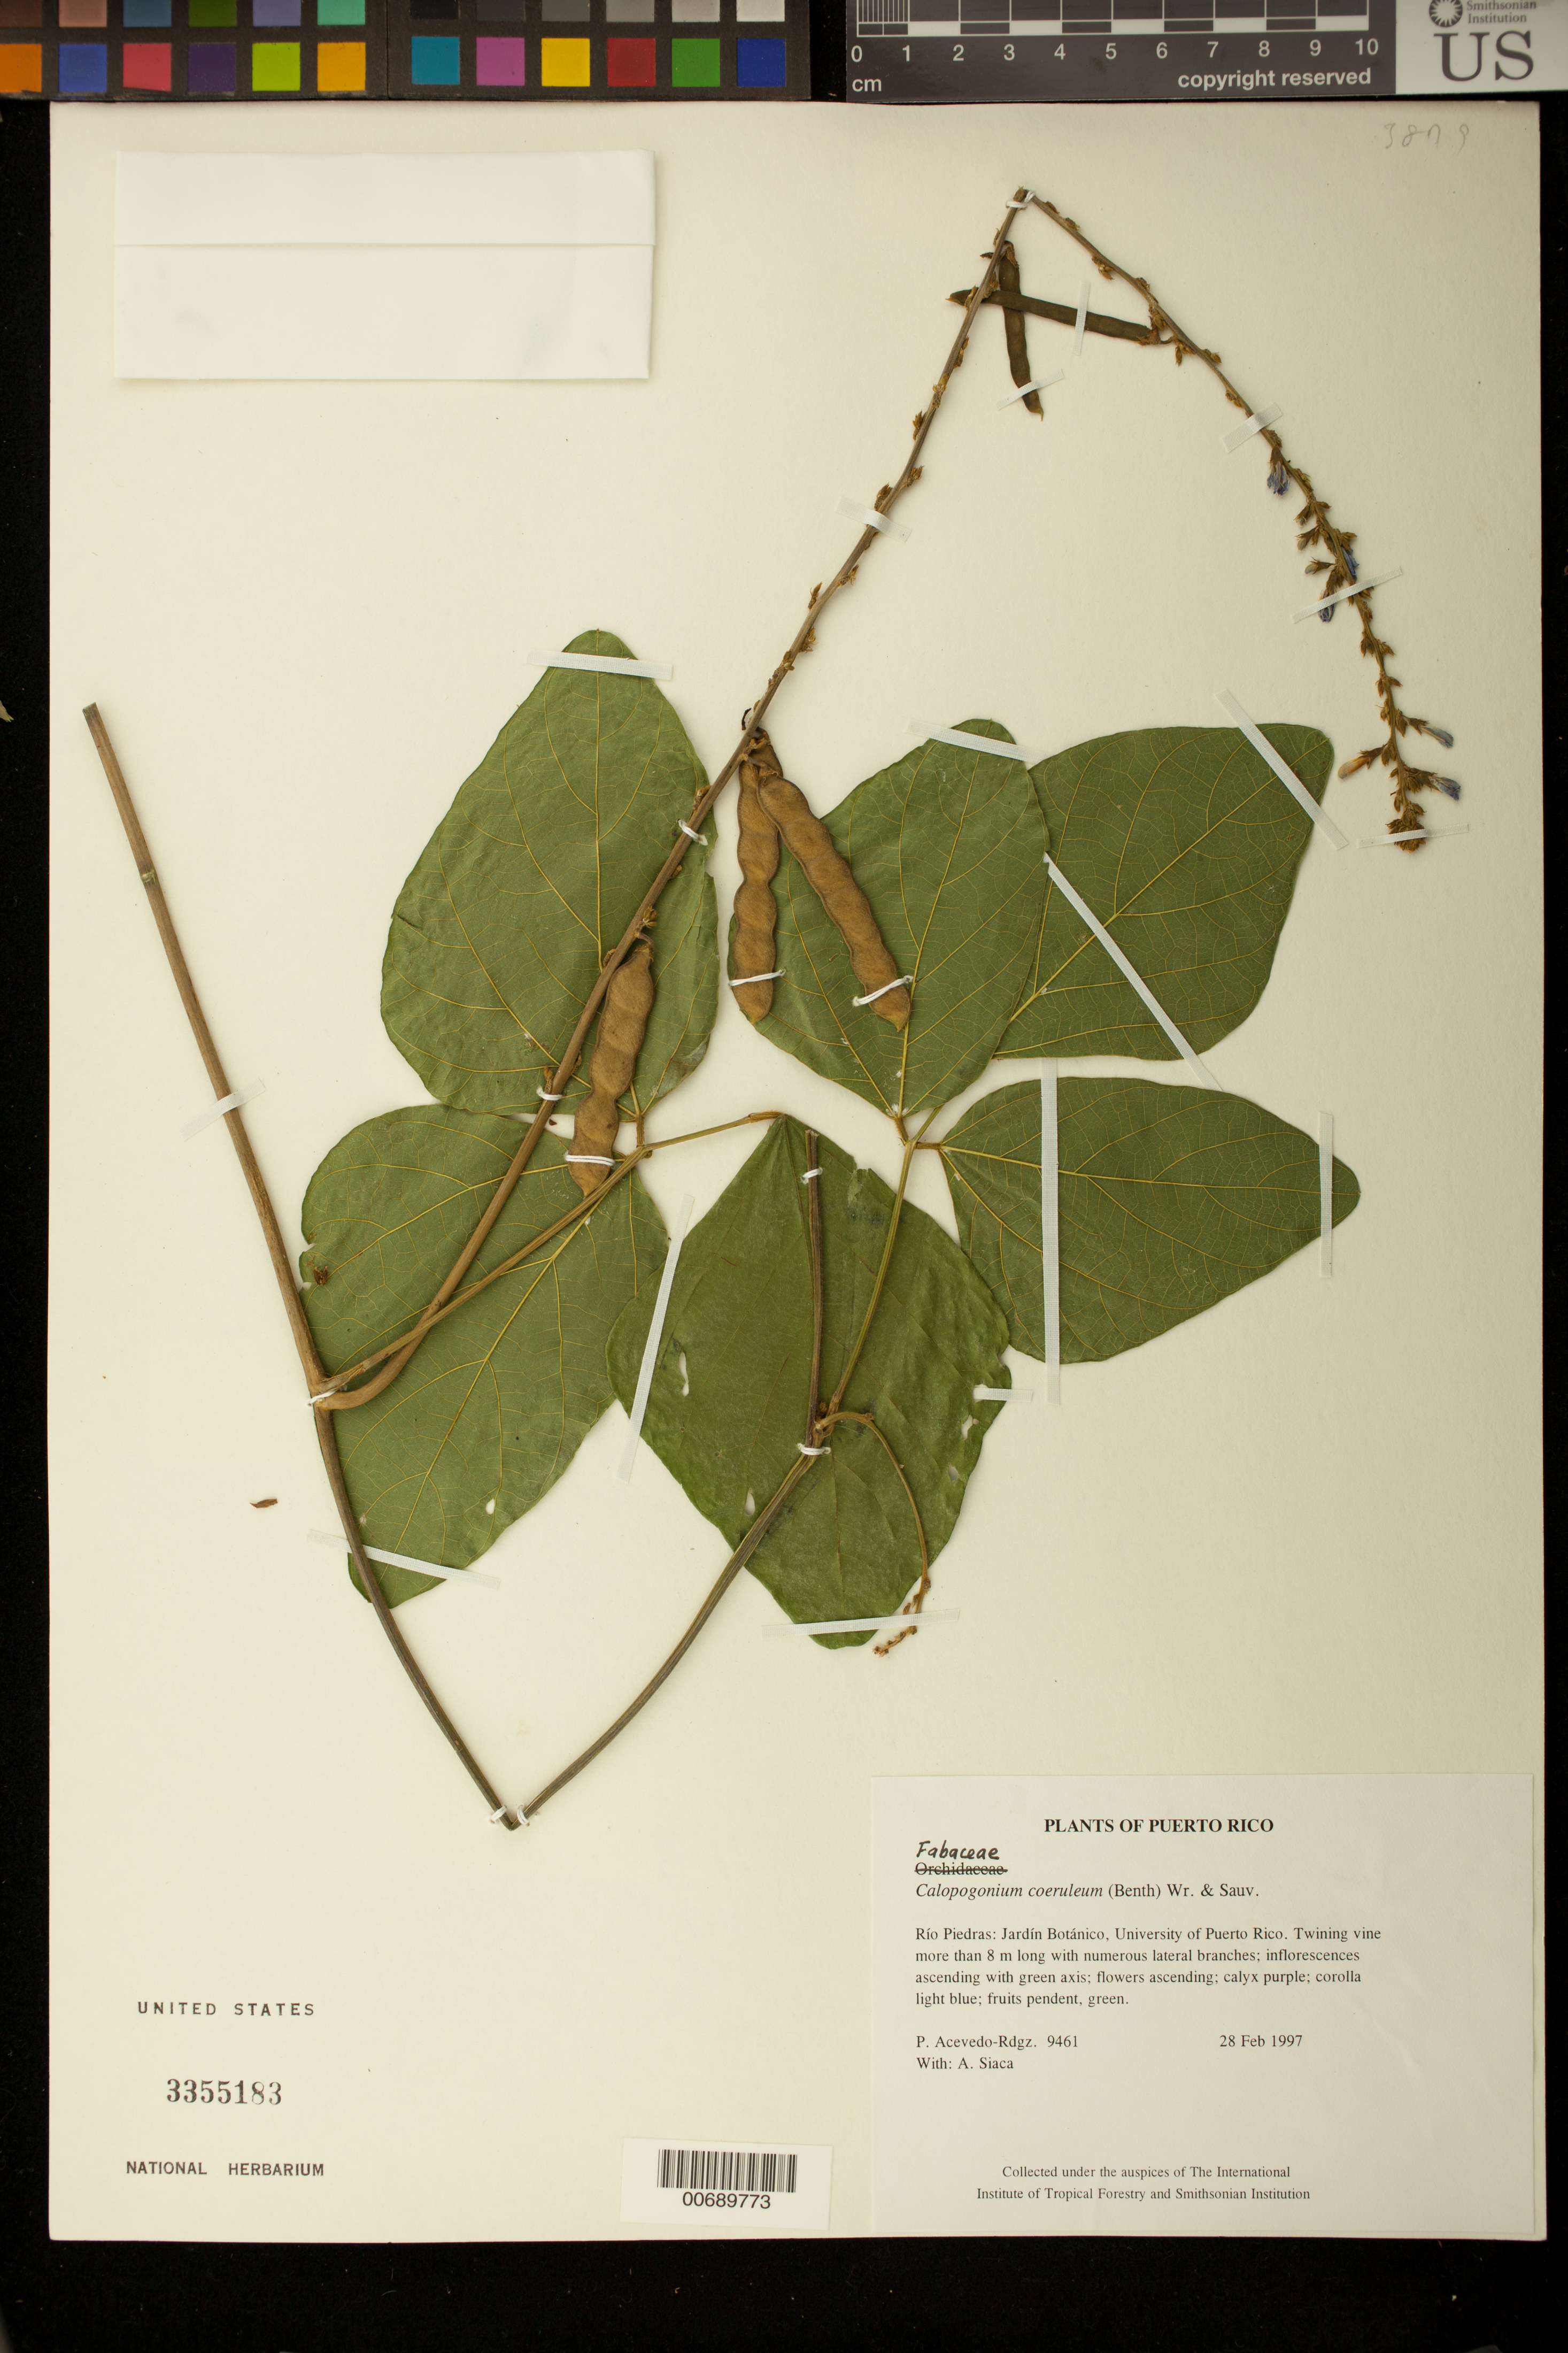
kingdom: Plantae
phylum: Tracheophyta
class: Magnoliopsida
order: Fabales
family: Fabaceae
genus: Calopogonium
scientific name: Calopogonium caeruleum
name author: (Benth.) C. Wright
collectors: P. Acevedo-Rodr. & A. Siaca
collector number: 9461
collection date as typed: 28 Feb 1997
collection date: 1997-02-28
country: Puerto Rico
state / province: San Juan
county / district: Río Piedras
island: Puerto Rico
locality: Río Piedras: Jardín Botánico, University of Puerto Rico.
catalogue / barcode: US 3355183